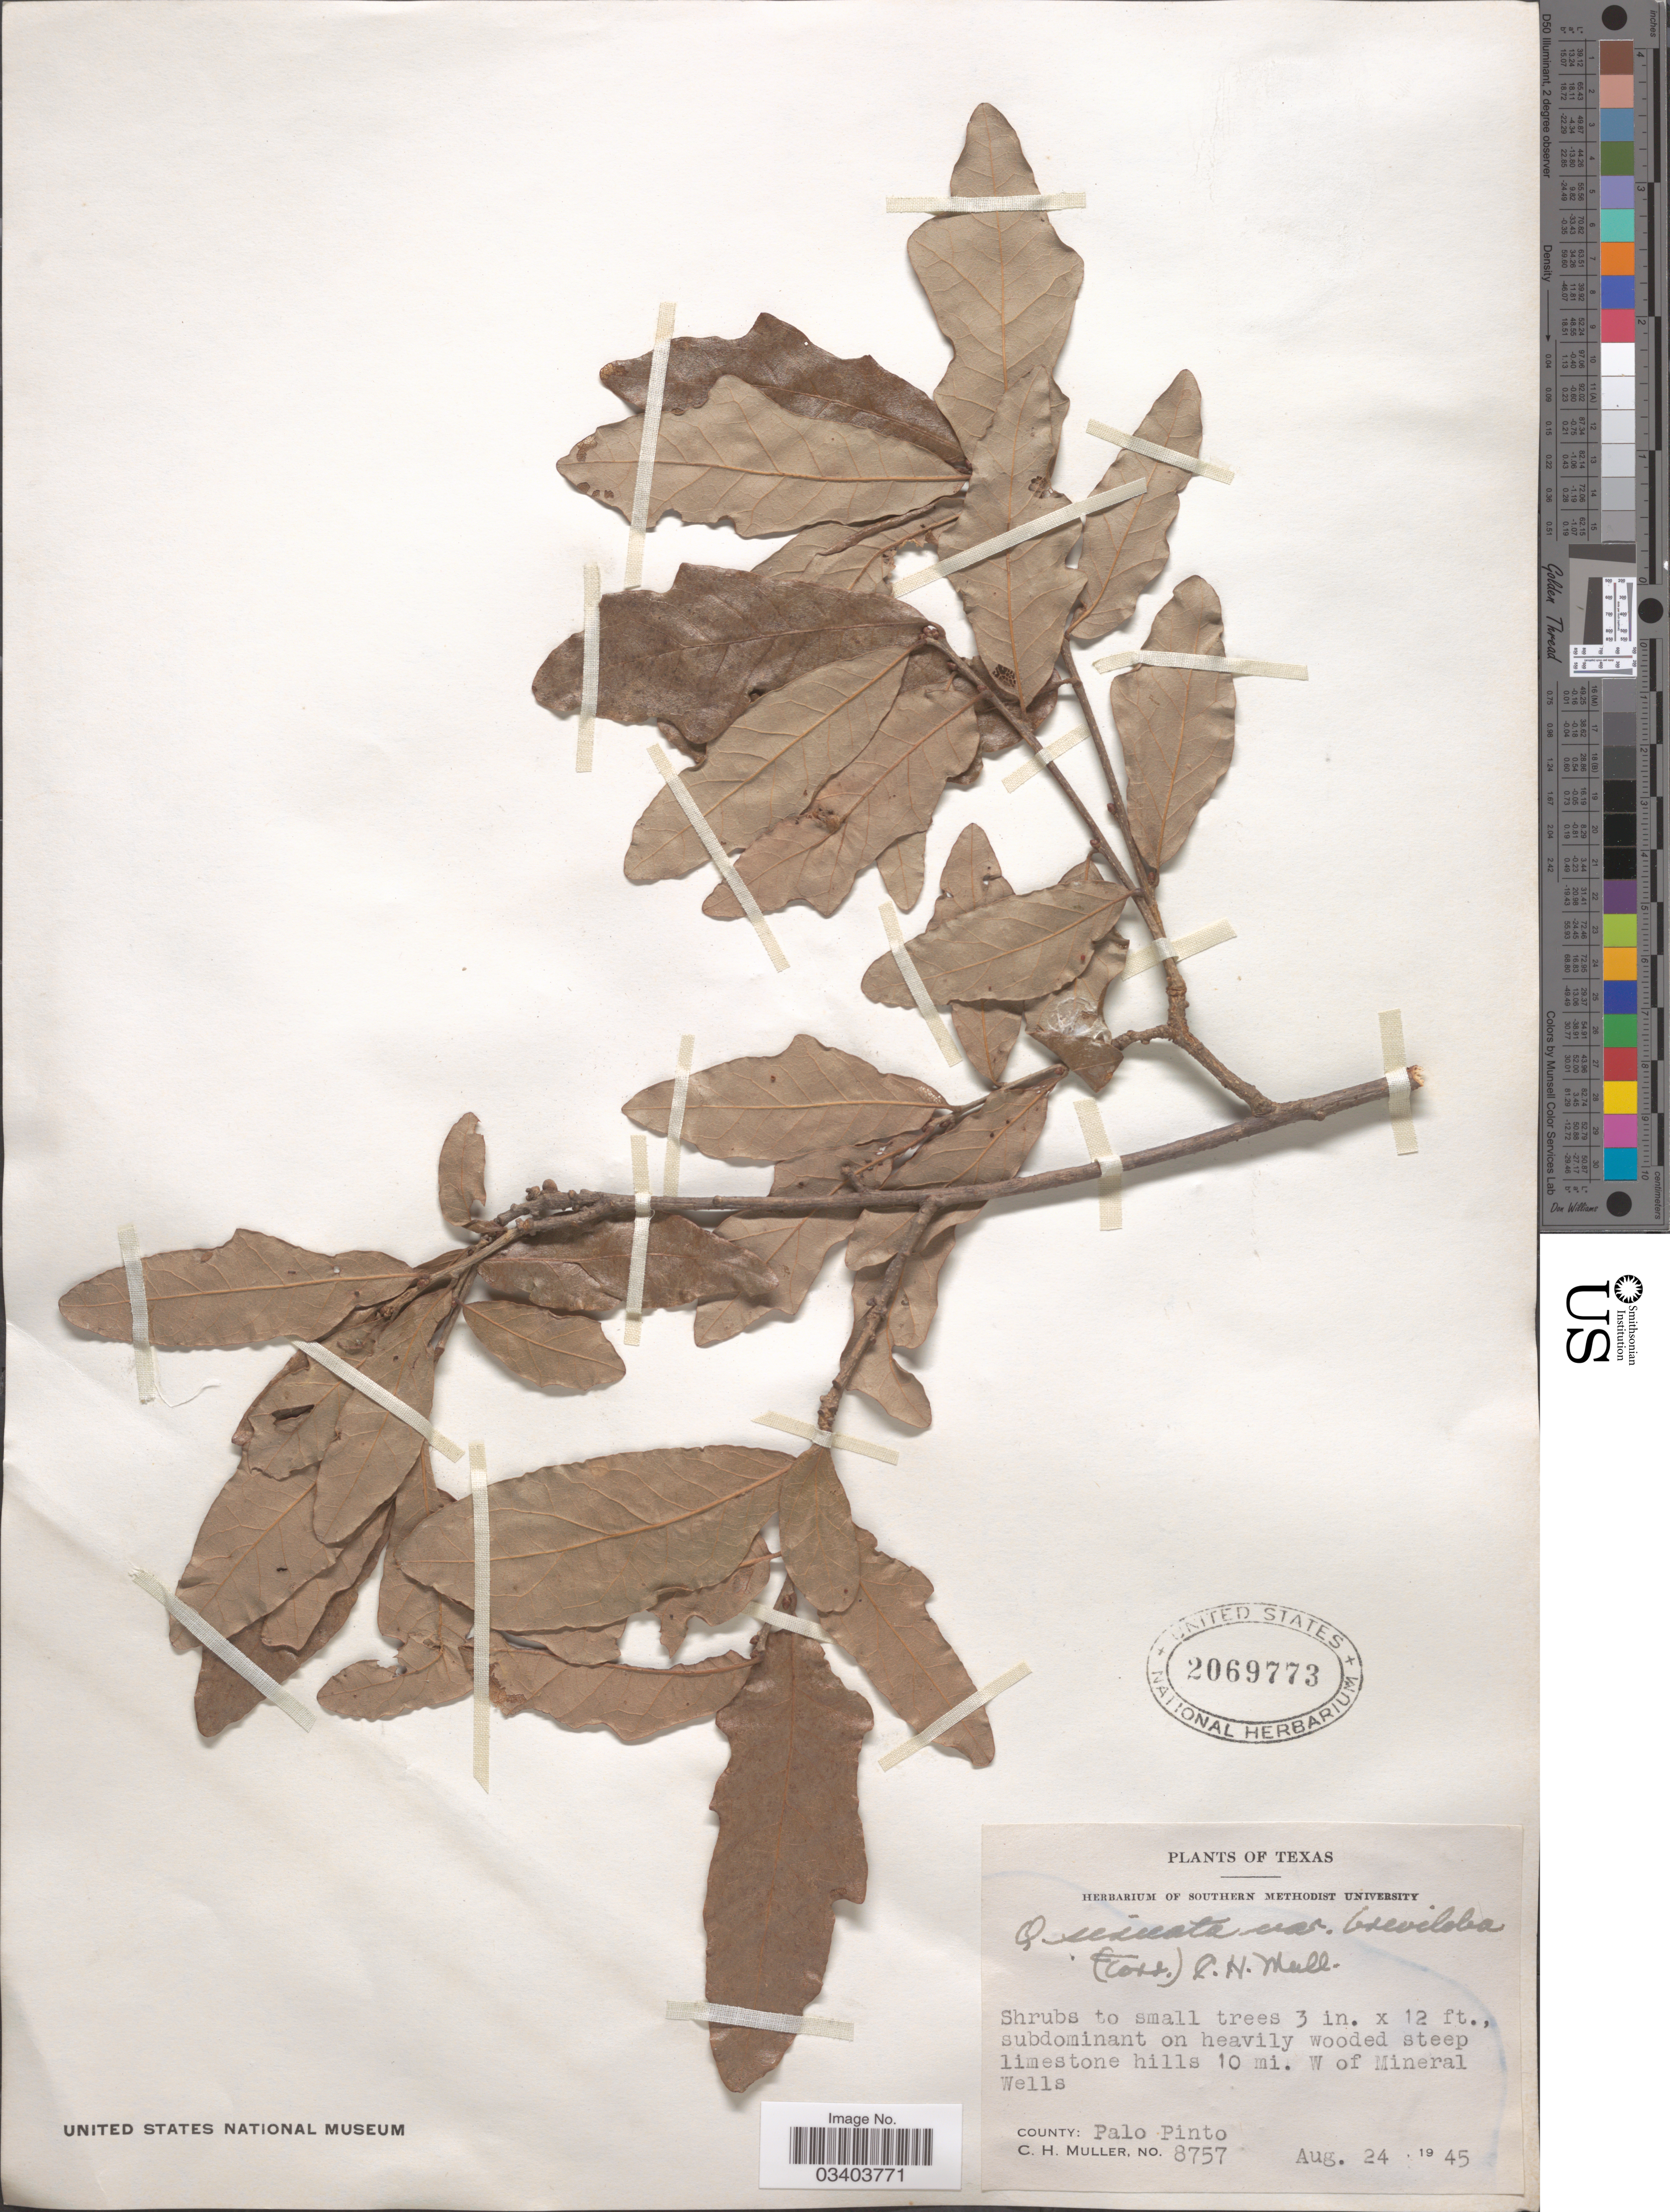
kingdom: Plantae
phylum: Tracheophyta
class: Magnoliopsida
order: Fagales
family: Fagaceae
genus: Quercus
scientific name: Quercus breviloba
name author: (Torr.) Sarg.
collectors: C. H. Mueller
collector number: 8757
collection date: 1945-08-24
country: United States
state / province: Texas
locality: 10 mi. W of Mineral Wells. County: Palo Pinto.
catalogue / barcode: US 2069773